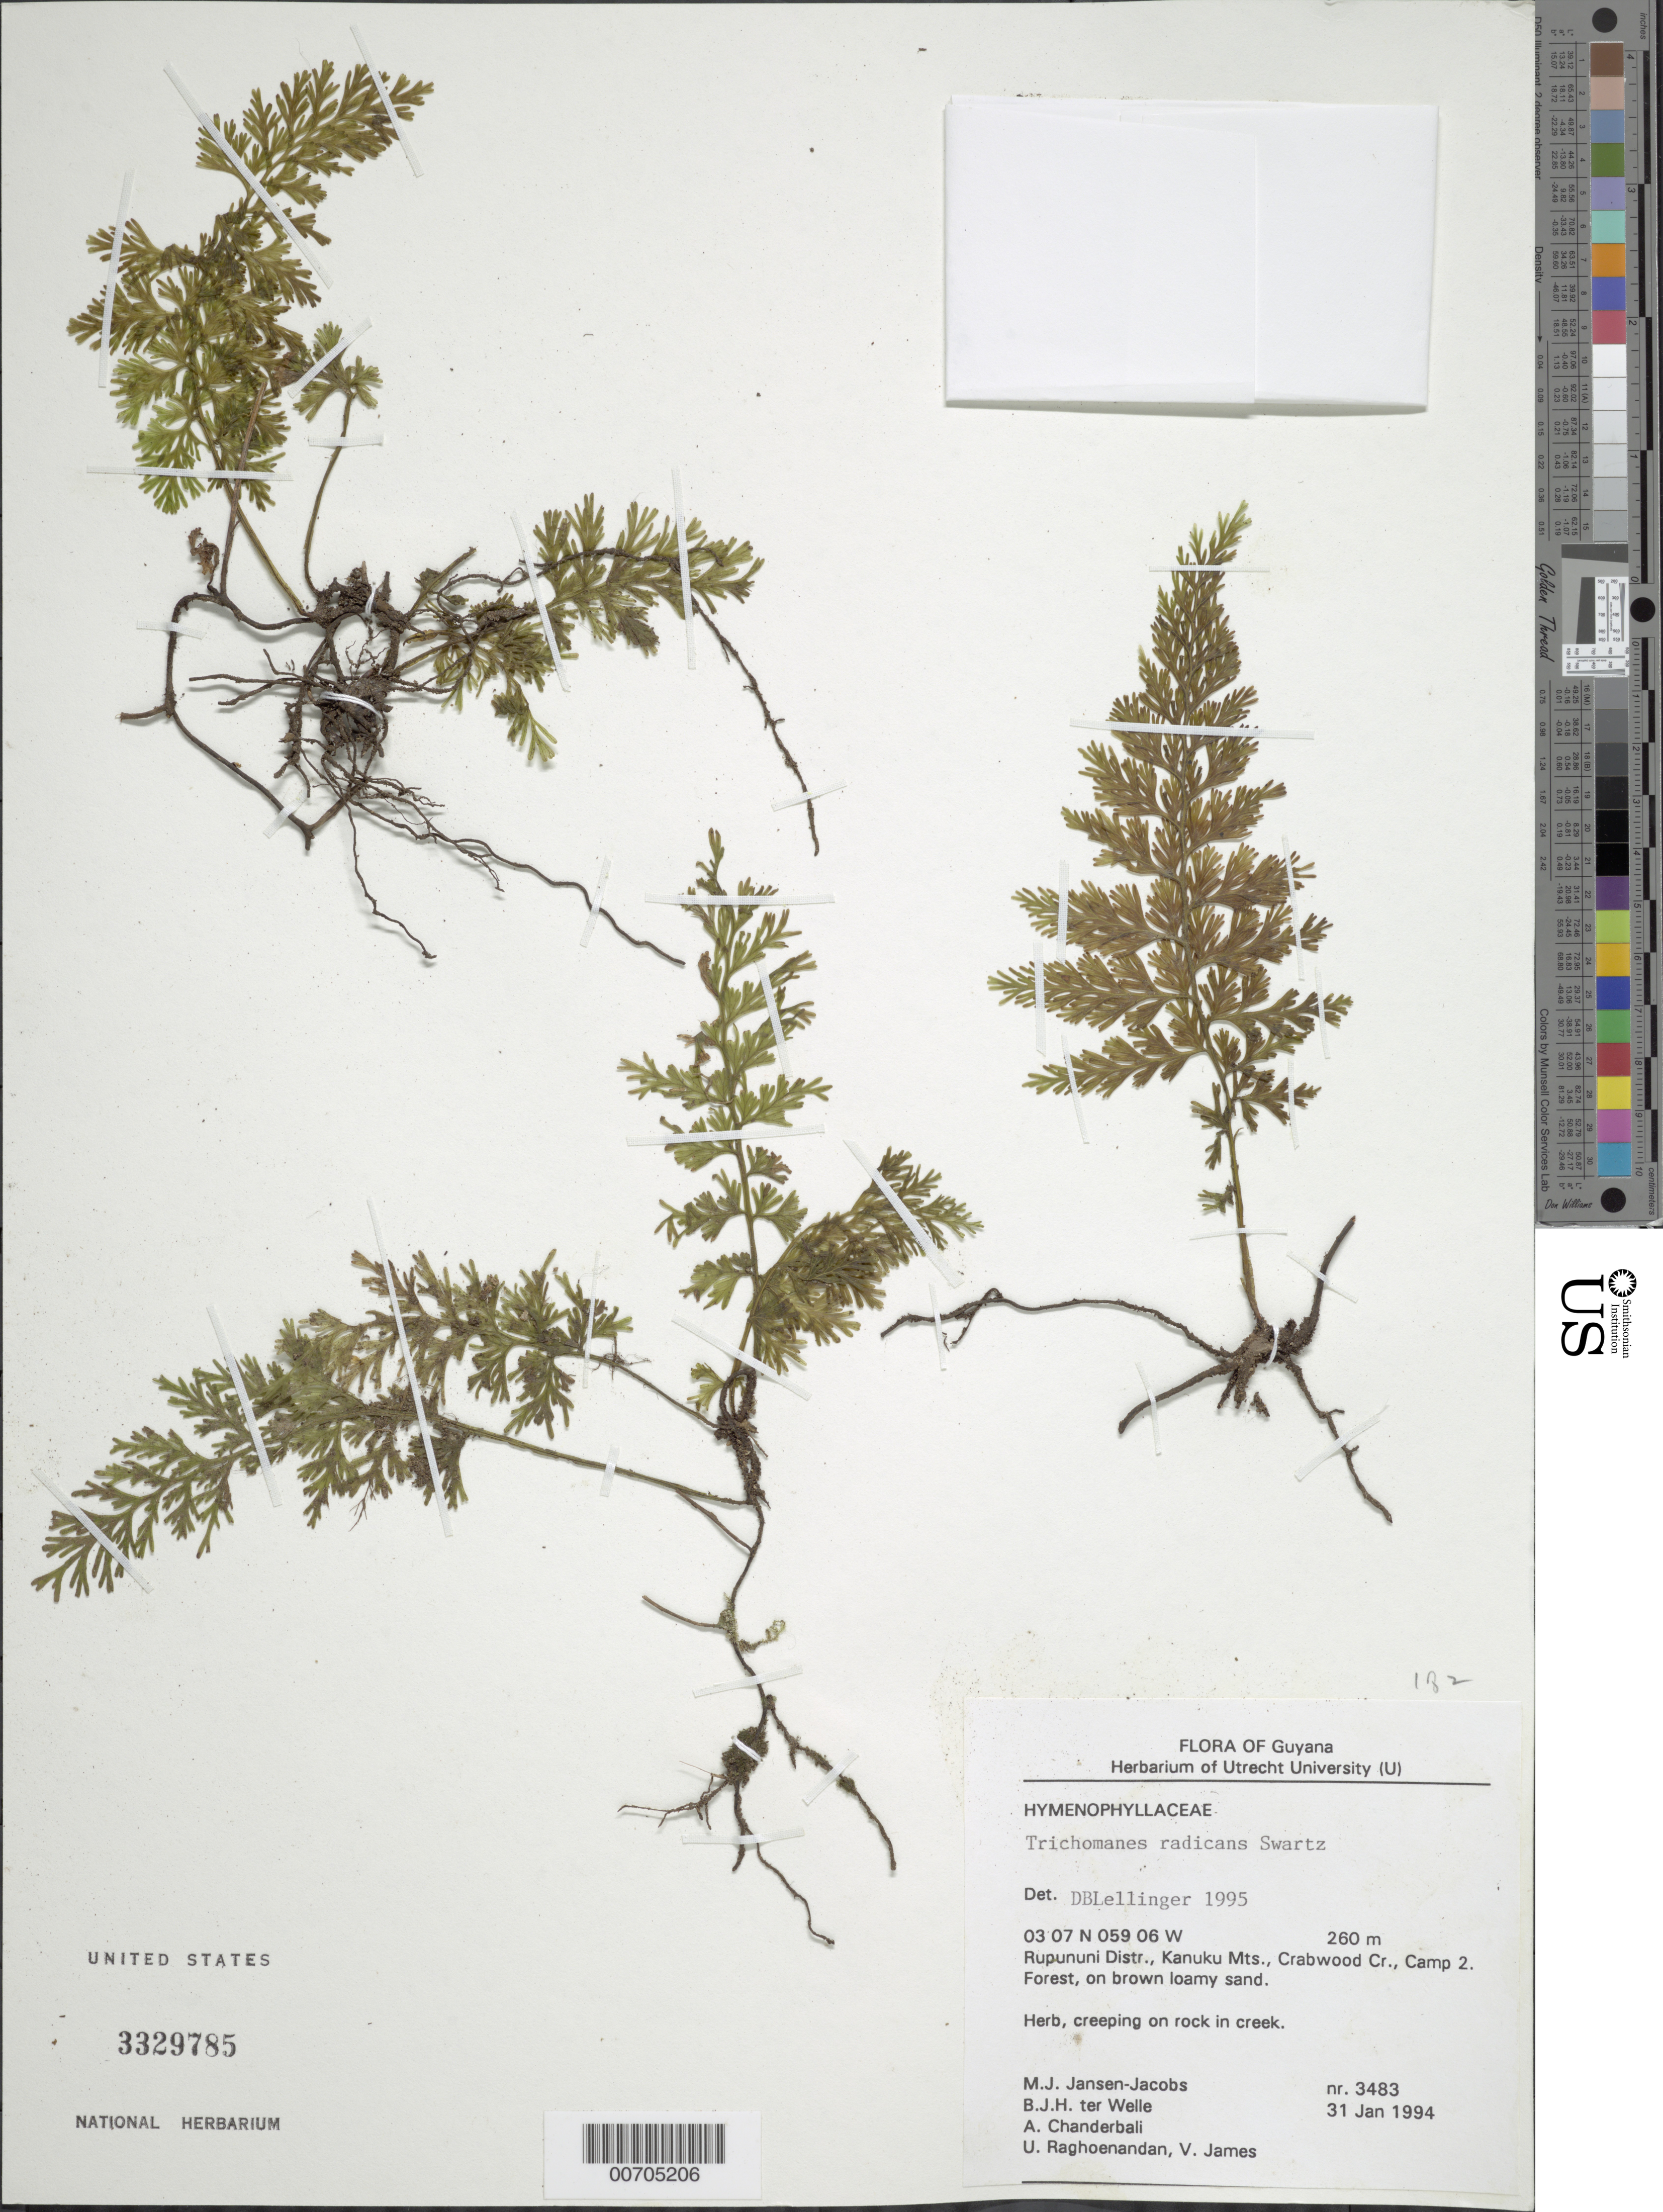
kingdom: Plantae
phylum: Tracheophyta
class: Polypodiopsida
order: Hymenophyllales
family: Hymenophyllaceae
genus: Vandenboschia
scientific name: Vandenboschia radicans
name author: (Sw.) Copel.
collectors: M. J. Jansen-Jacobs, B. Welle, A. S. Chanderbali, U. Raghoenandan & V. James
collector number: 3483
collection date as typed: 31-Jan-94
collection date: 1994-01-31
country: Guyana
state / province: U. Takutu-U. Essequibo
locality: Crabwood Cr., Camp 2, Kanuku Mts., Rupununi District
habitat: Forest on brown loamy sand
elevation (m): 260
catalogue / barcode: US 3329785